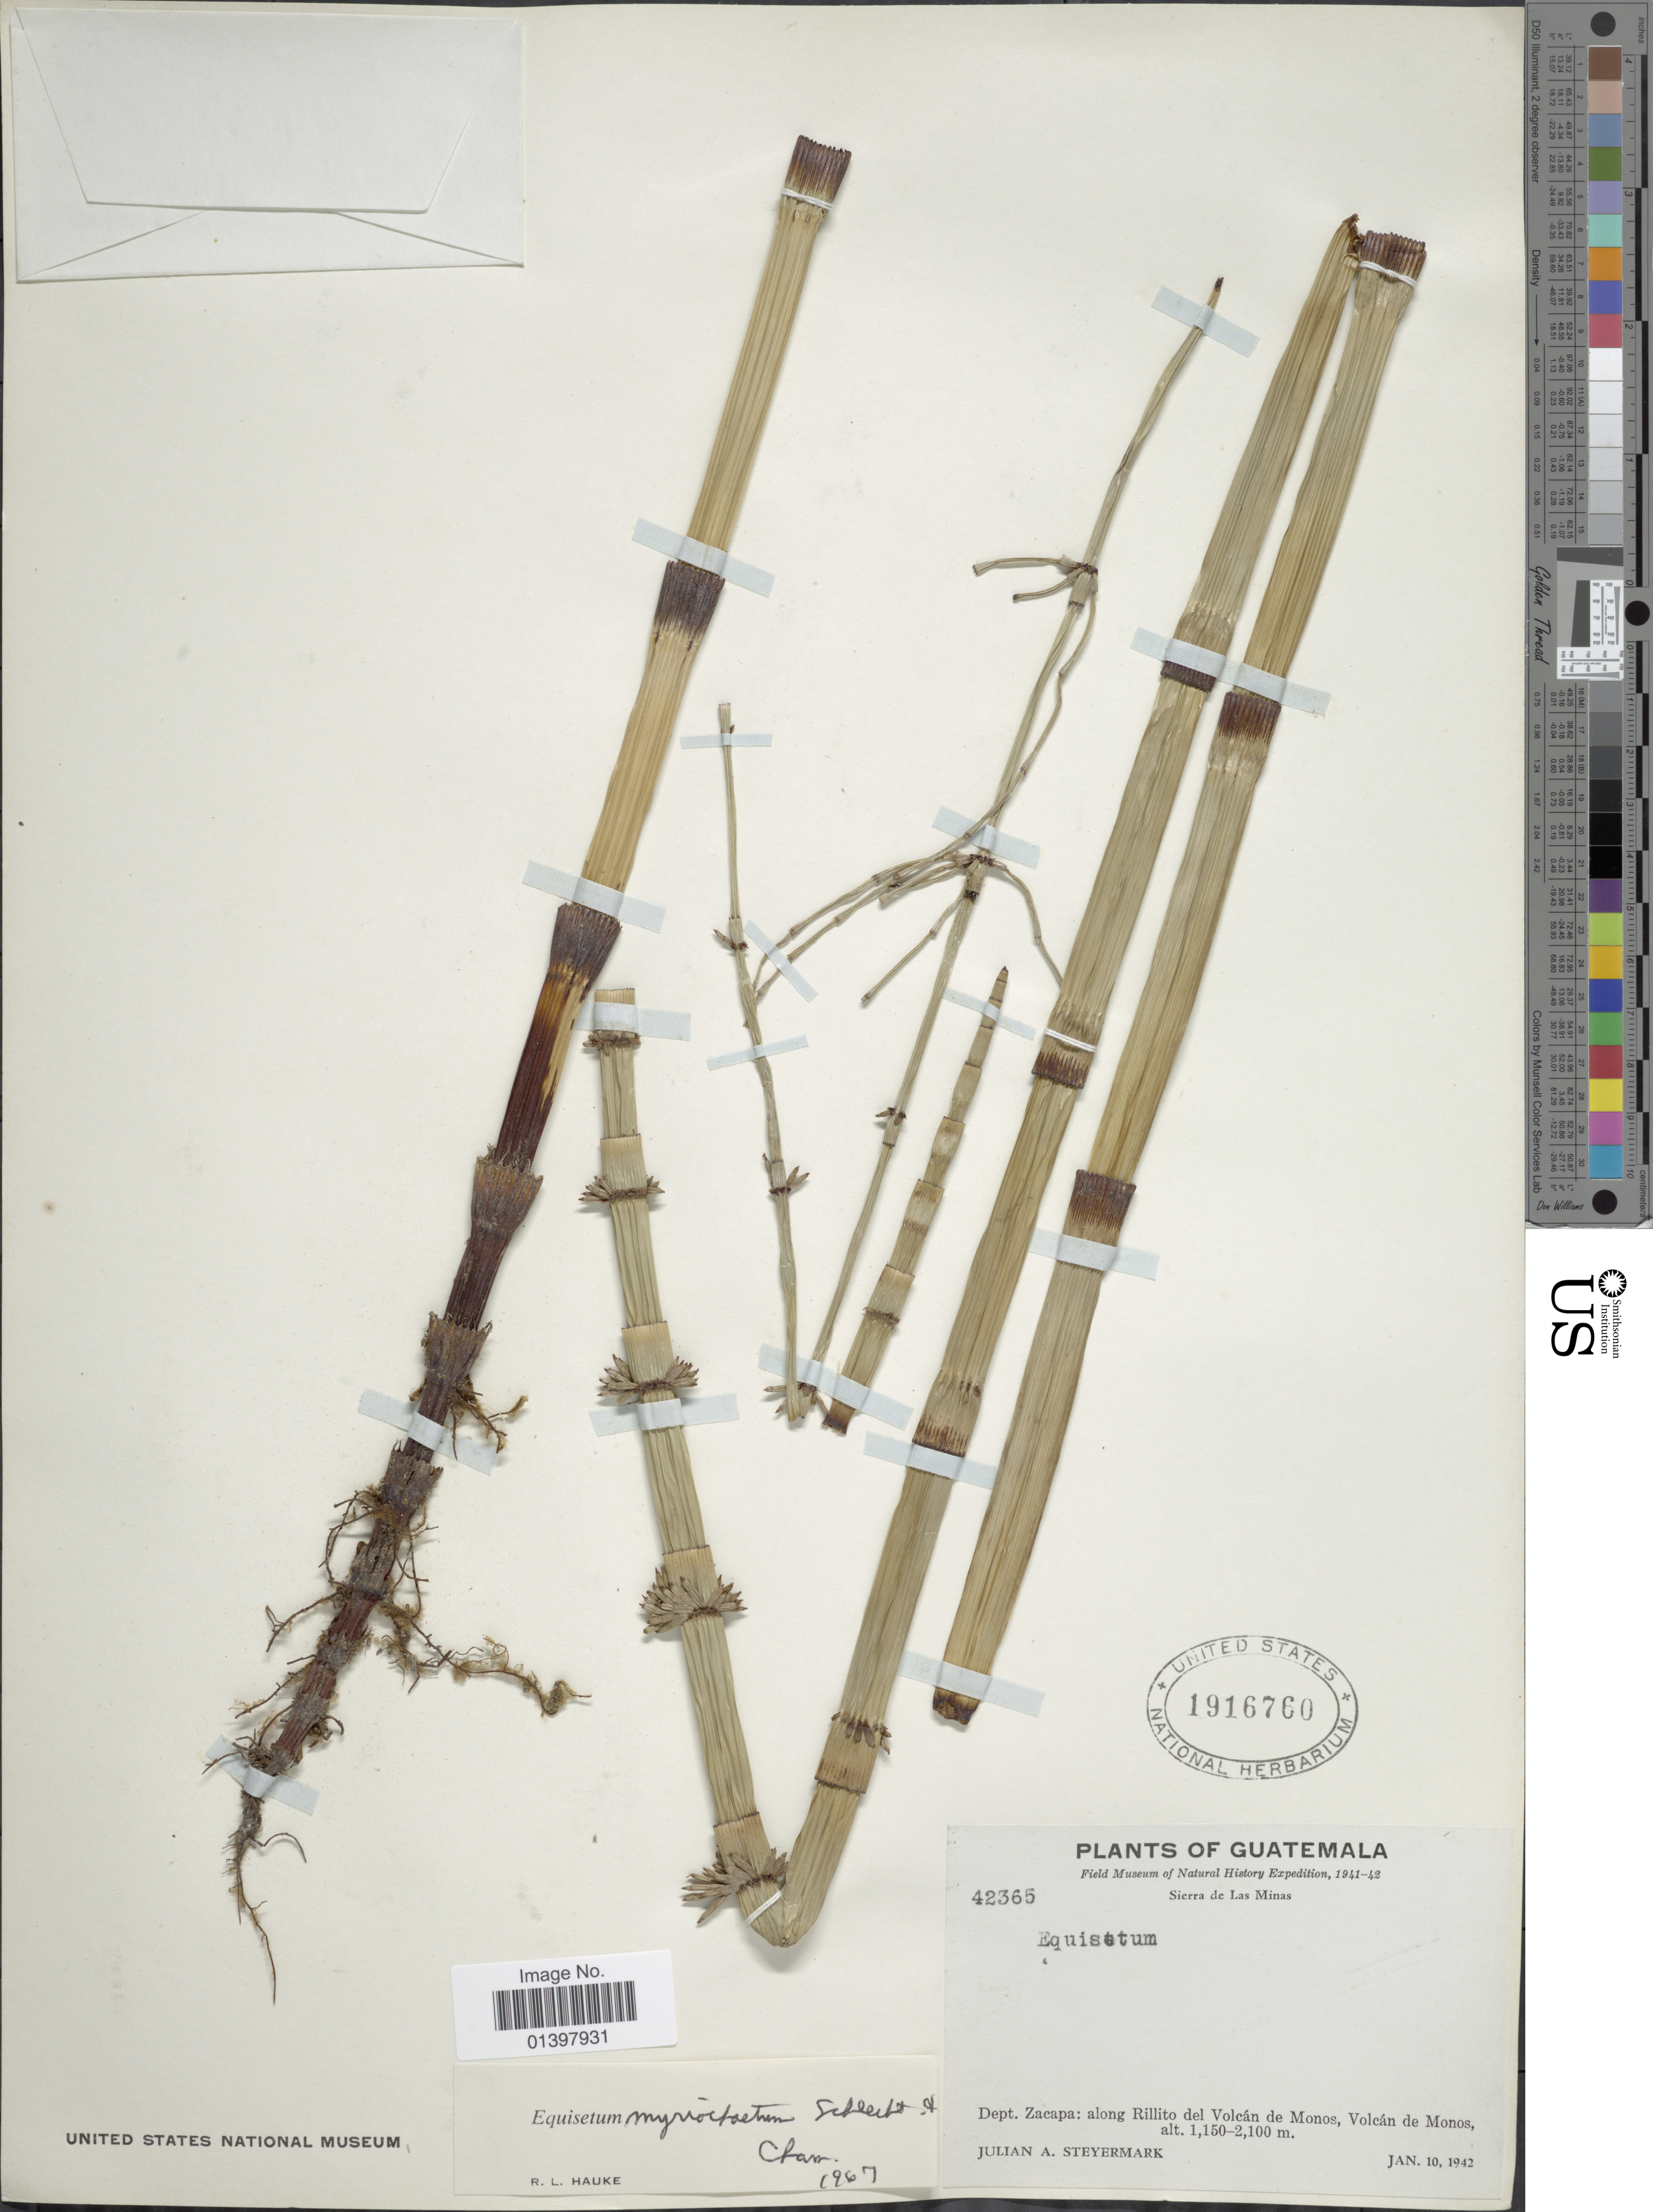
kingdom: Plantae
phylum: Tracheophyta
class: Polypodiopsida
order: Equisetales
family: Equisetaceae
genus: Equisetum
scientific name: Equisetum myriochaetum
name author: Schltdl. & Cham.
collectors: J. Steyermark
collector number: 42365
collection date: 1942-01-10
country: Guatemala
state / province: Zacapa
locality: Sierra de La MInas, long Rillito del Volcán de Monos, Volcán de Monos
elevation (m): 1150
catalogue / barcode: US 1916760